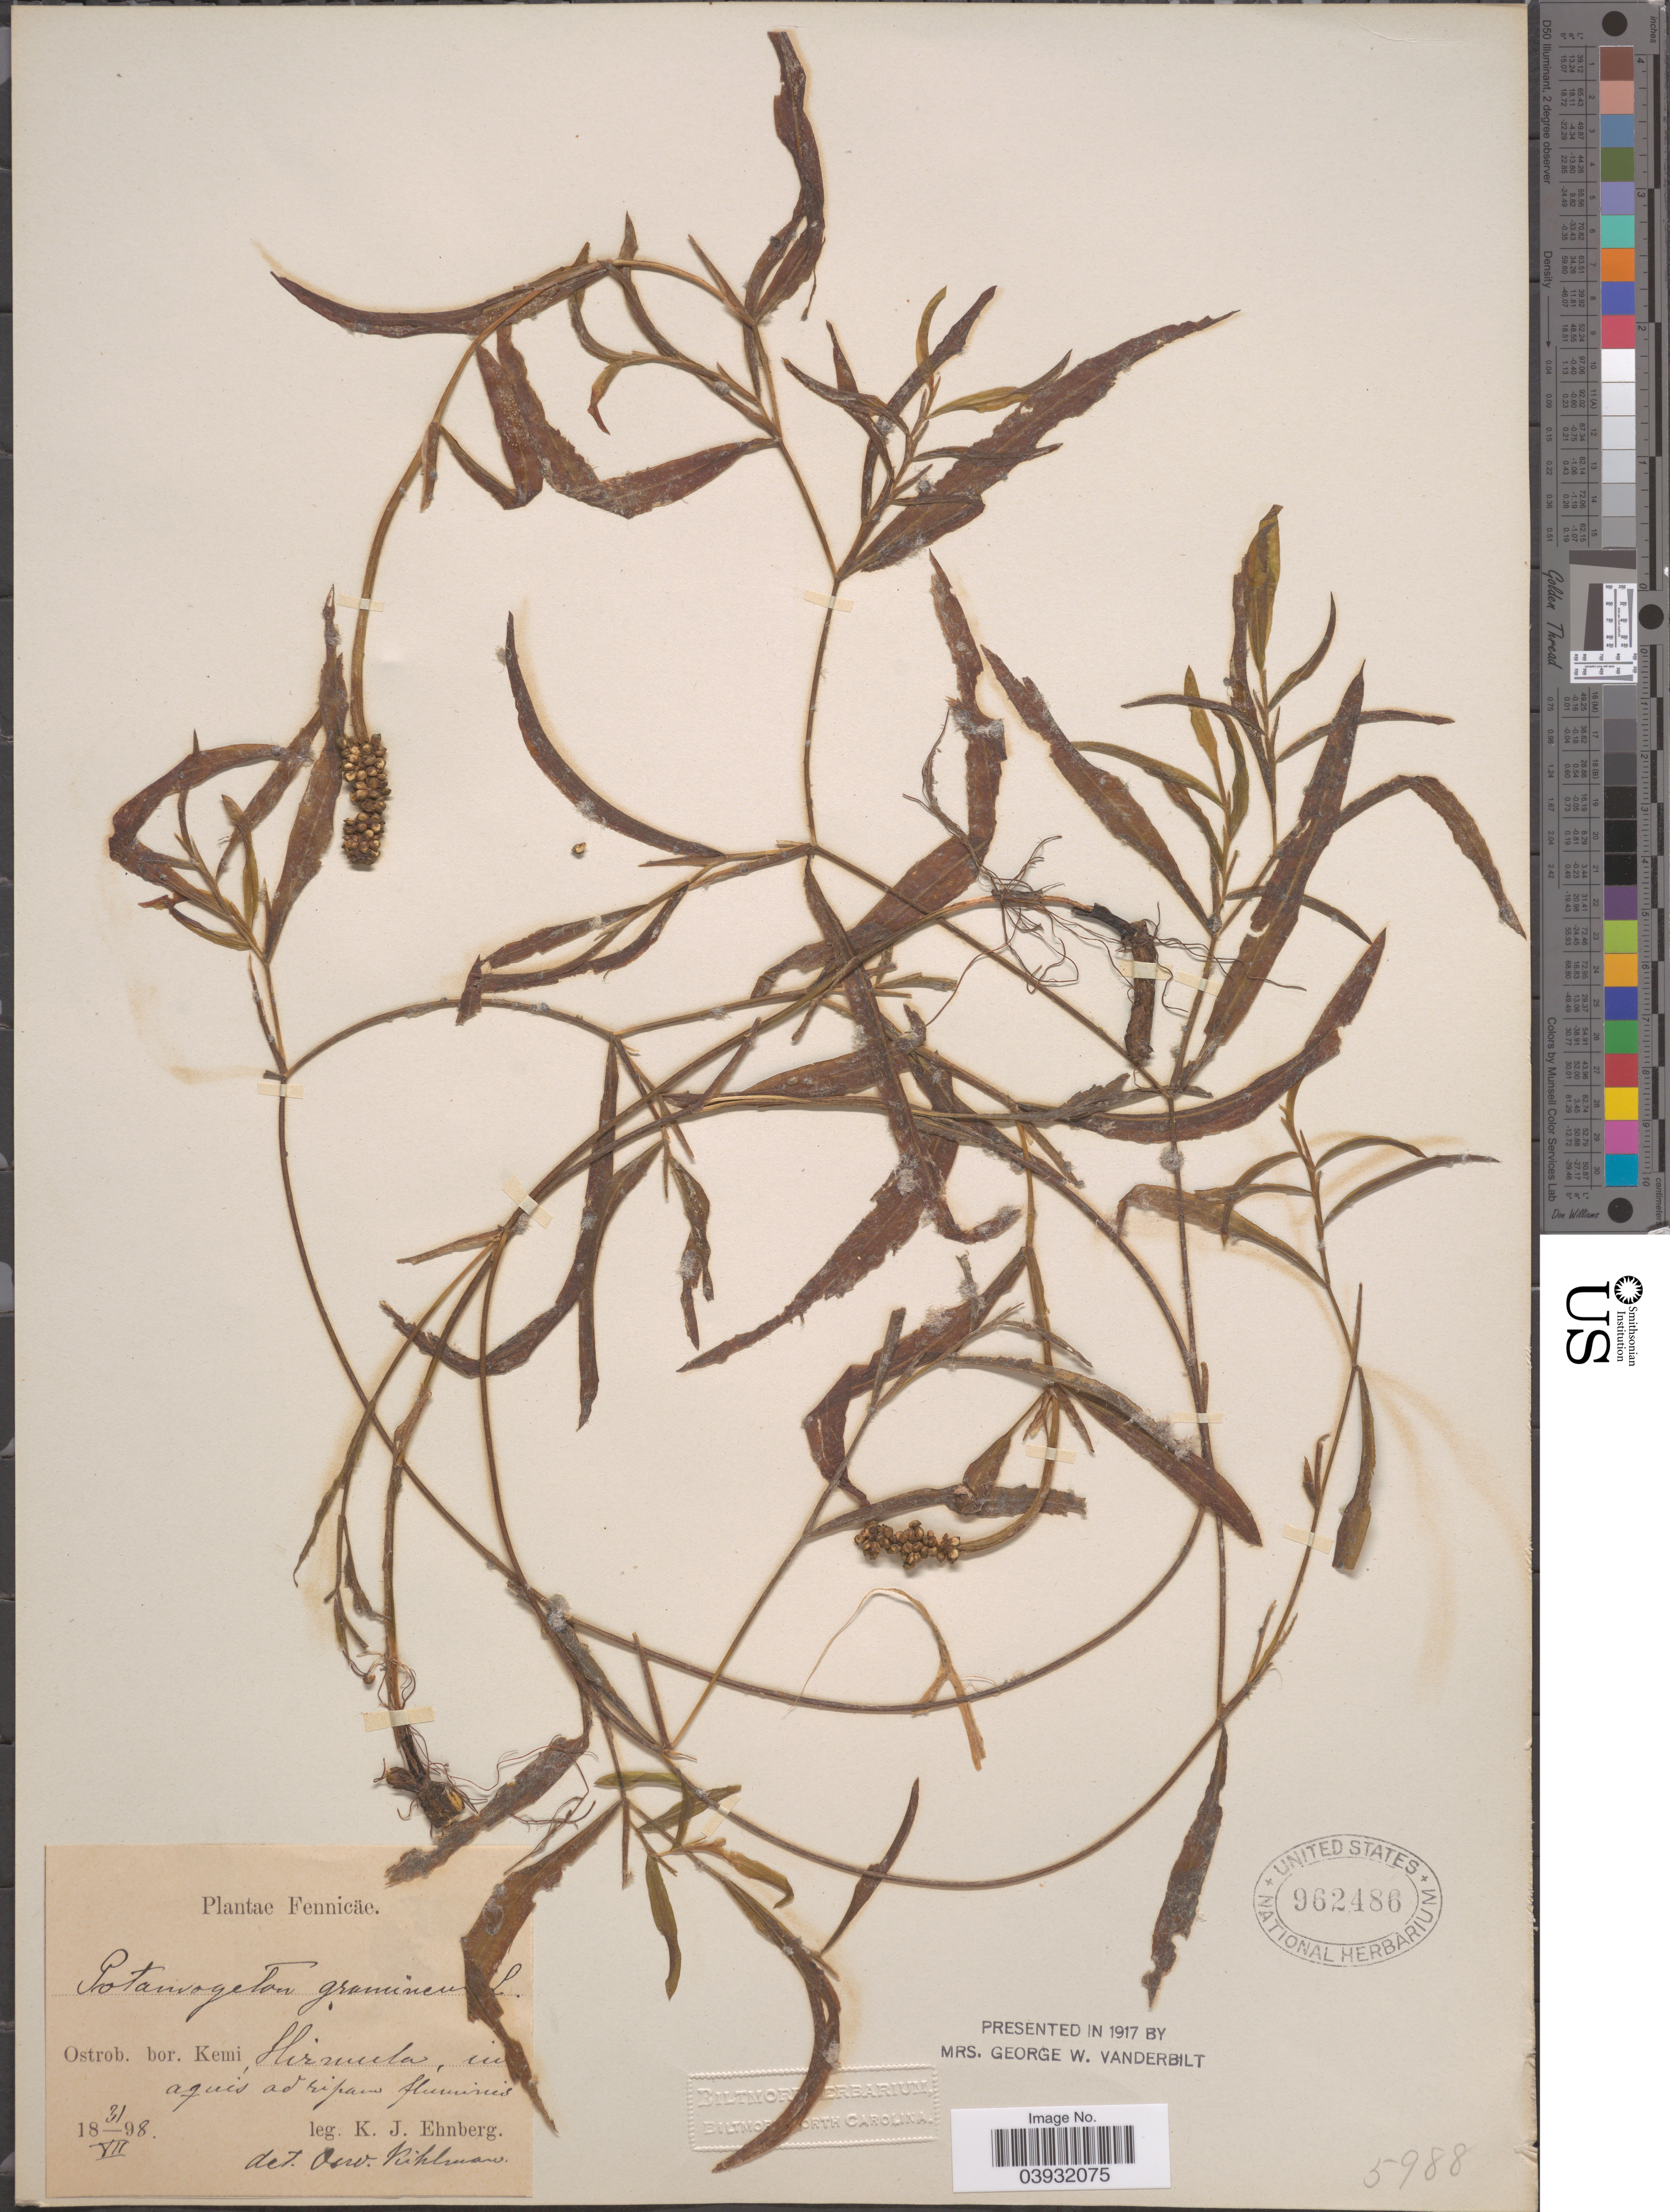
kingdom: Plantae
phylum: Tracheophyta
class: Liliopsida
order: Alismatales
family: Potamogetonaceae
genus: Potamogeton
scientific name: Potamogeton gramineus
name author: L.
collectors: K. Ehnberg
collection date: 1898-07-31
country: Finland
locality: Fennicäe. Ostrob. bor. Kemi. Hirmula.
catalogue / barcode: US 962486